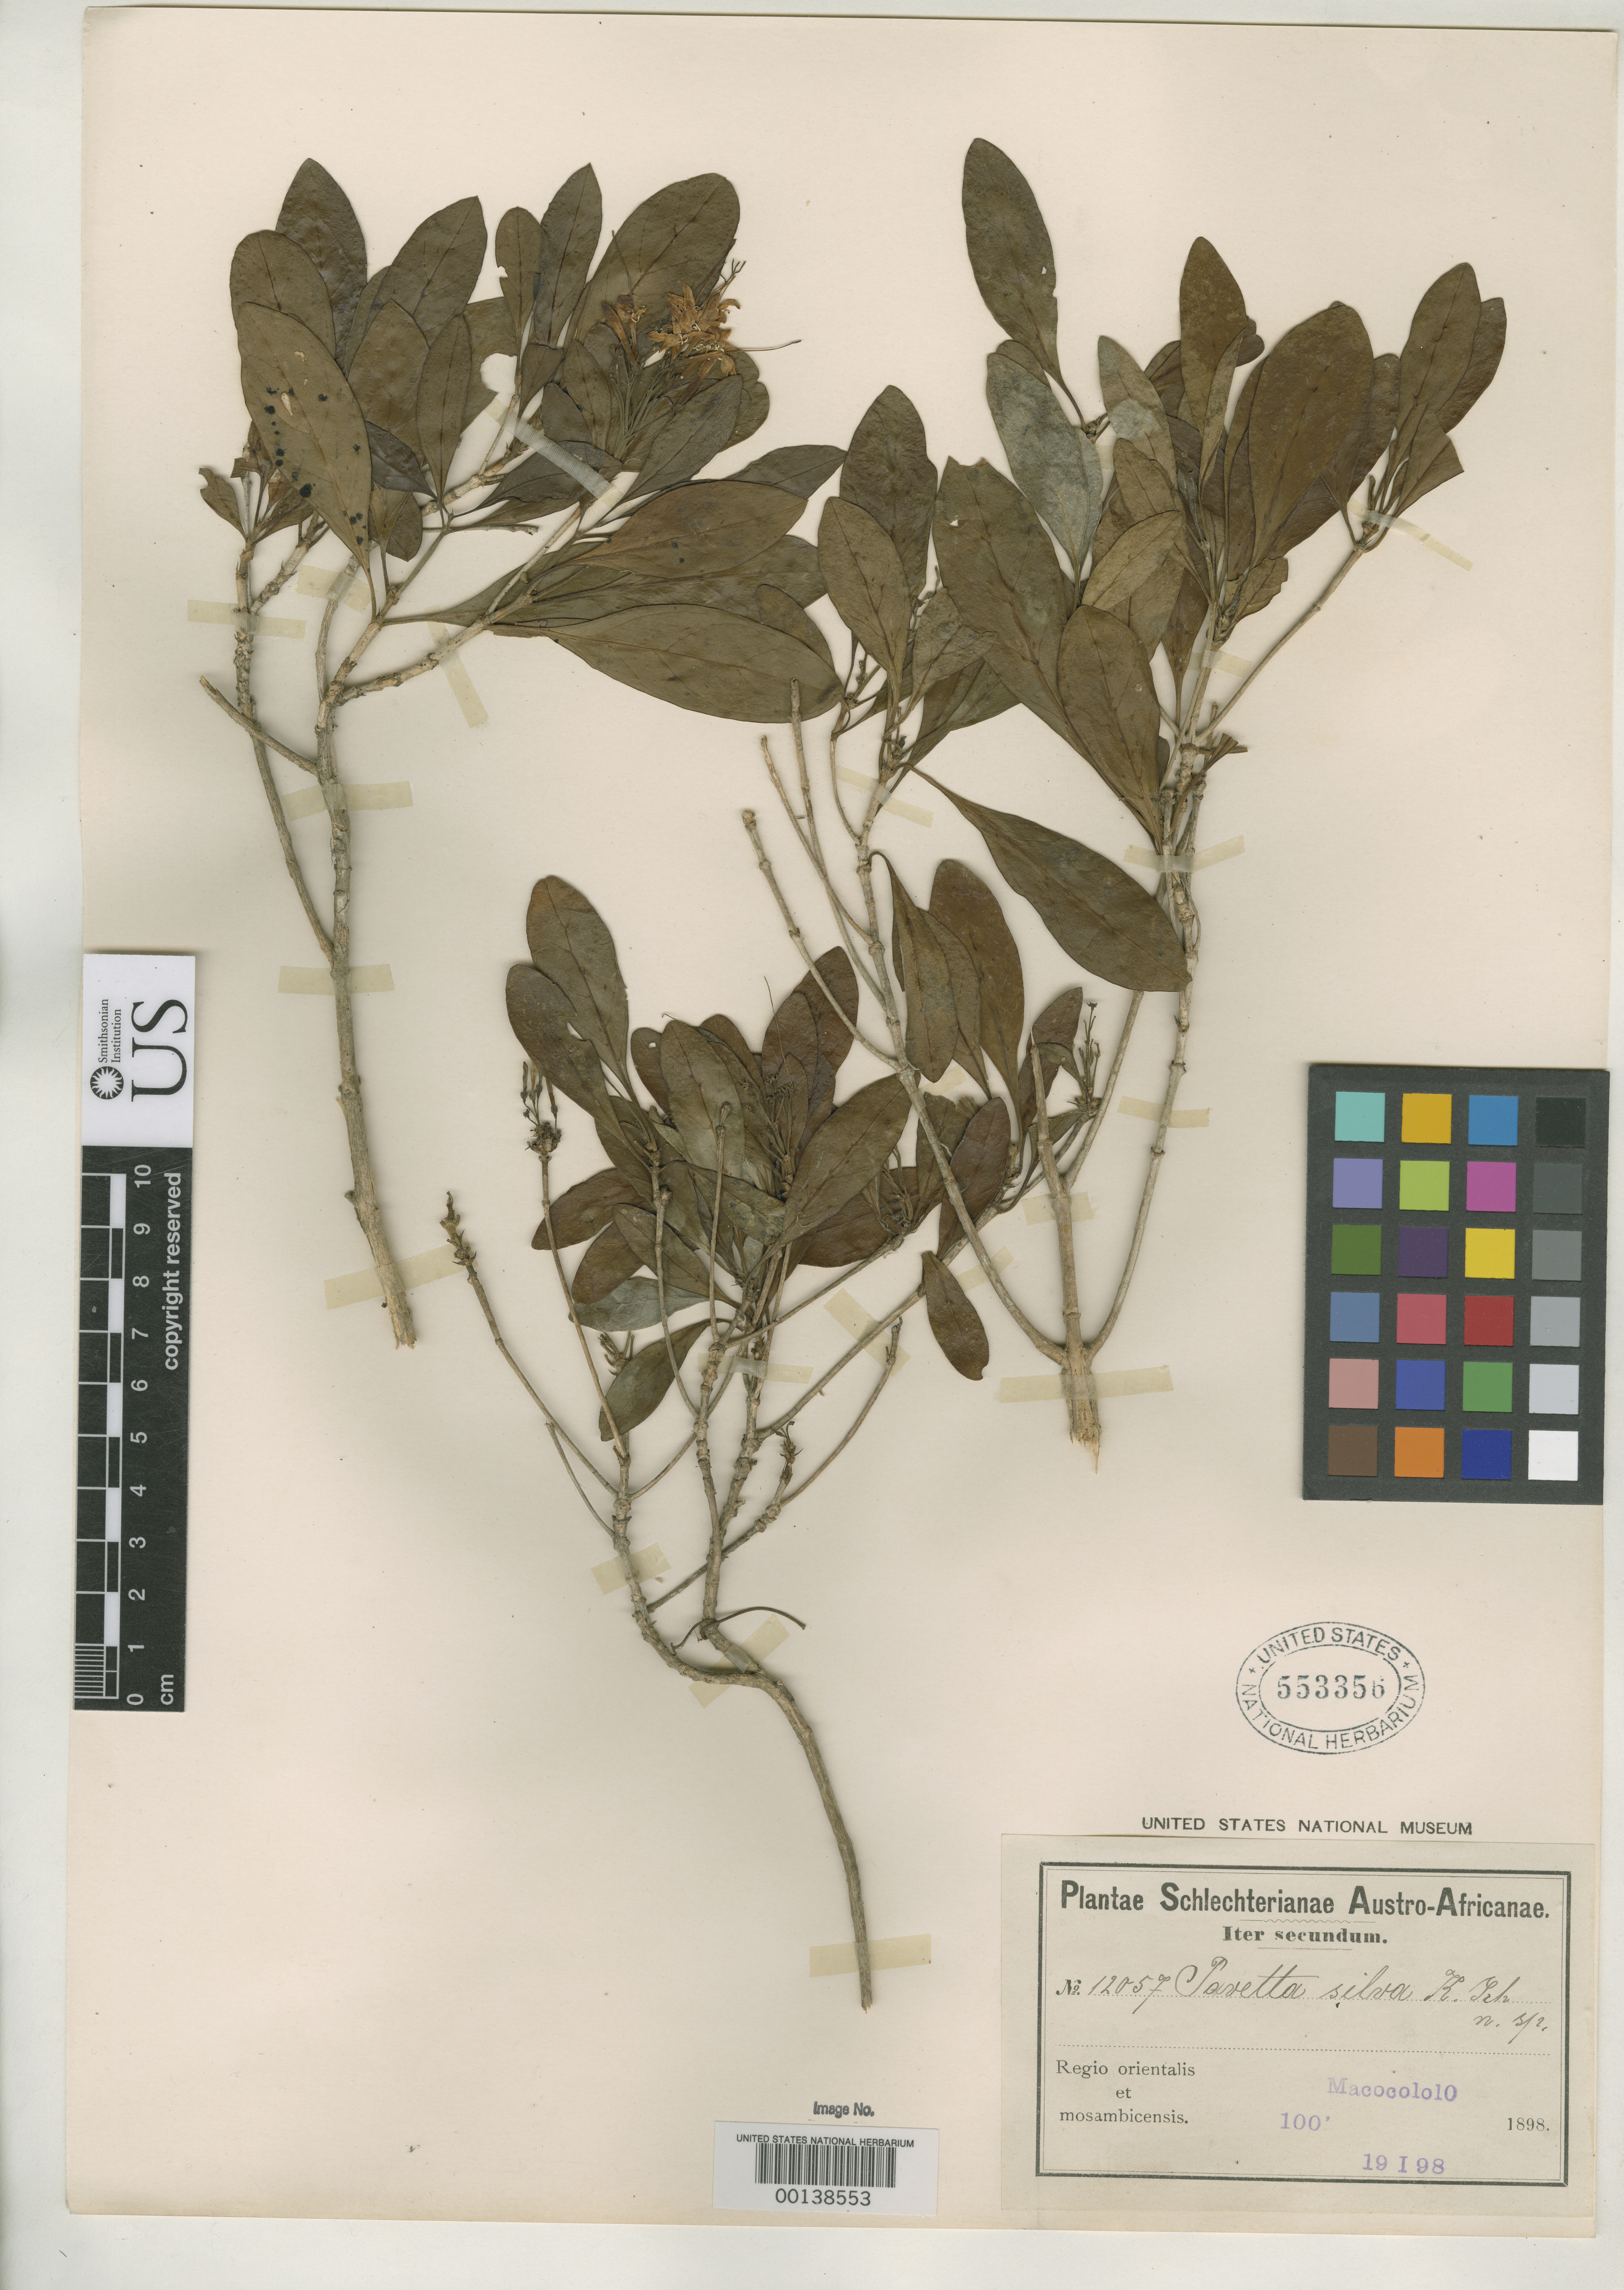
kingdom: Plantae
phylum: Tracheophyta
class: Magnoliopsida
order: Gentianales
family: Rubiaceae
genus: Pavetta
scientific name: Pavetta silvae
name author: K. Schum.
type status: Isotype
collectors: F. R. R. Schlechter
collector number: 12057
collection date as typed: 19 Jan 1898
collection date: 1898-01-19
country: Mozambique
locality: Macocolo.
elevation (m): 30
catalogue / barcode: US 553356